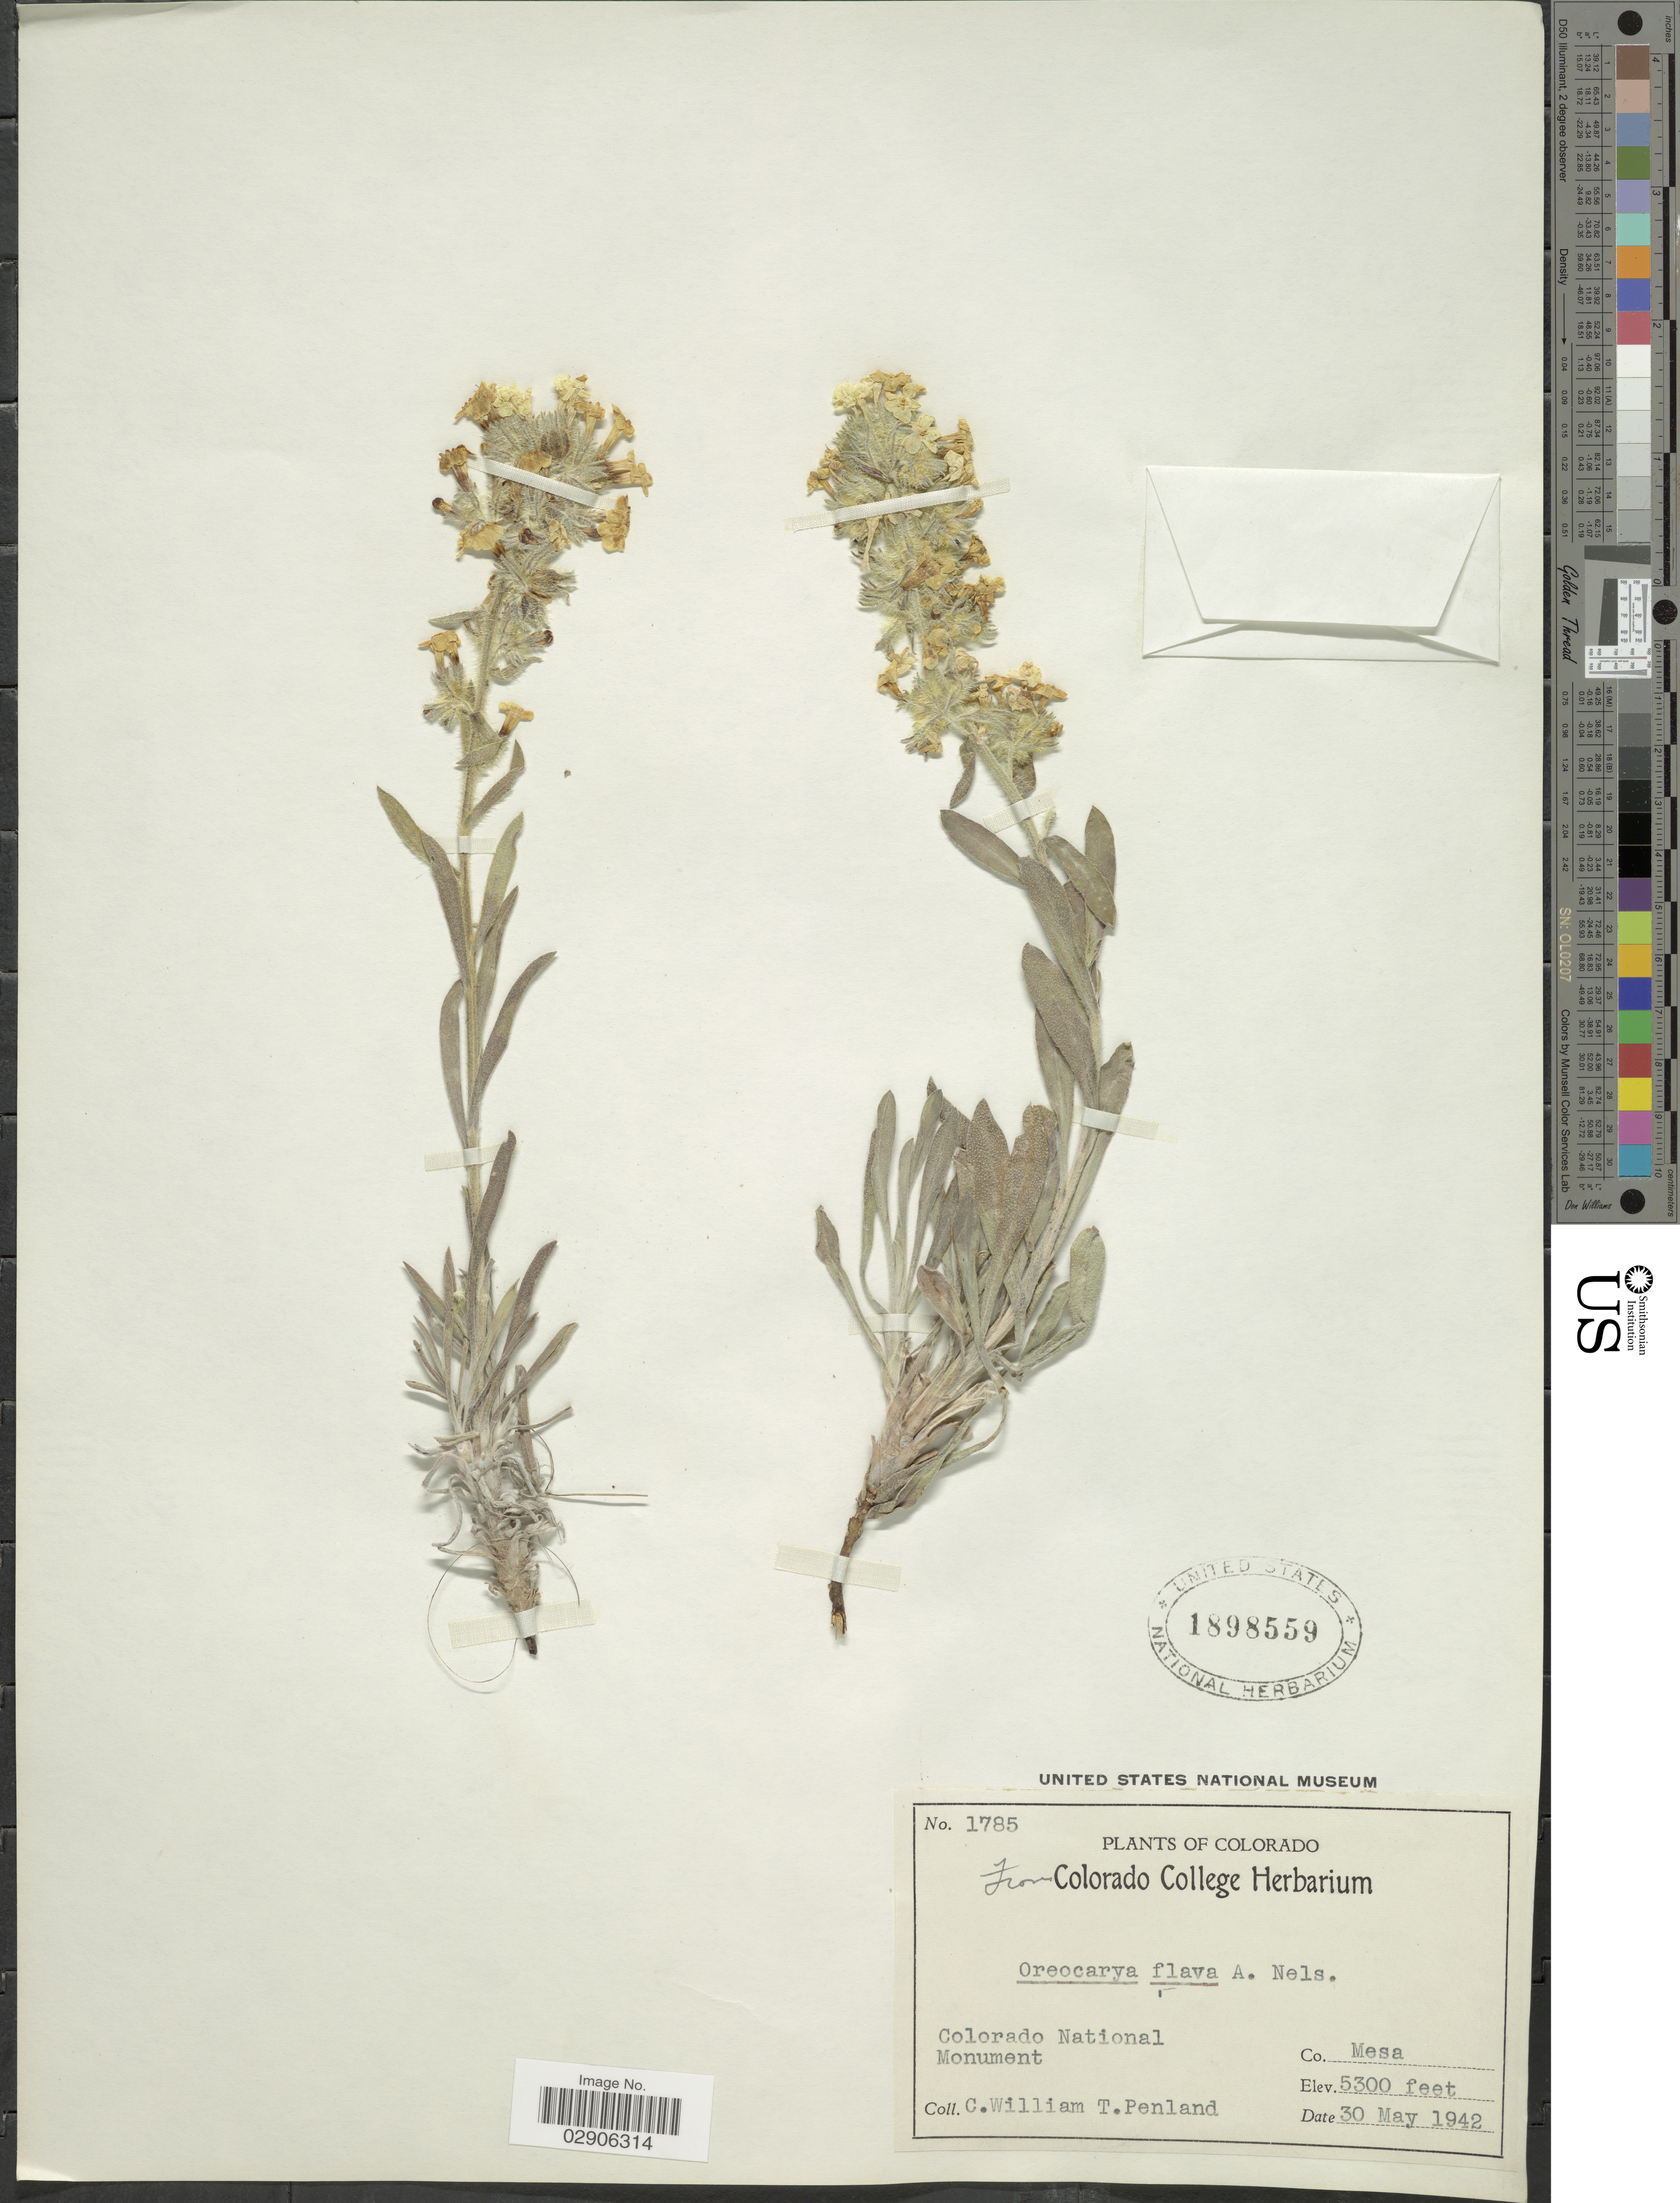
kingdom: Plantae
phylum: Tracheophyta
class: Magnoliopsida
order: Boraginales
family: Boraginaceae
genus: Oreocarya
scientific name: Oreocarya flava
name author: A. Nelson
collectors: C. W. Penland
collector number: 1785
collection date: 1942-05-30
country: United States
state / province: Colorado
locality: Colorado National Monument, Co. Mesa.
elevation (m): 1615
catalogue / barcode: US 1898559